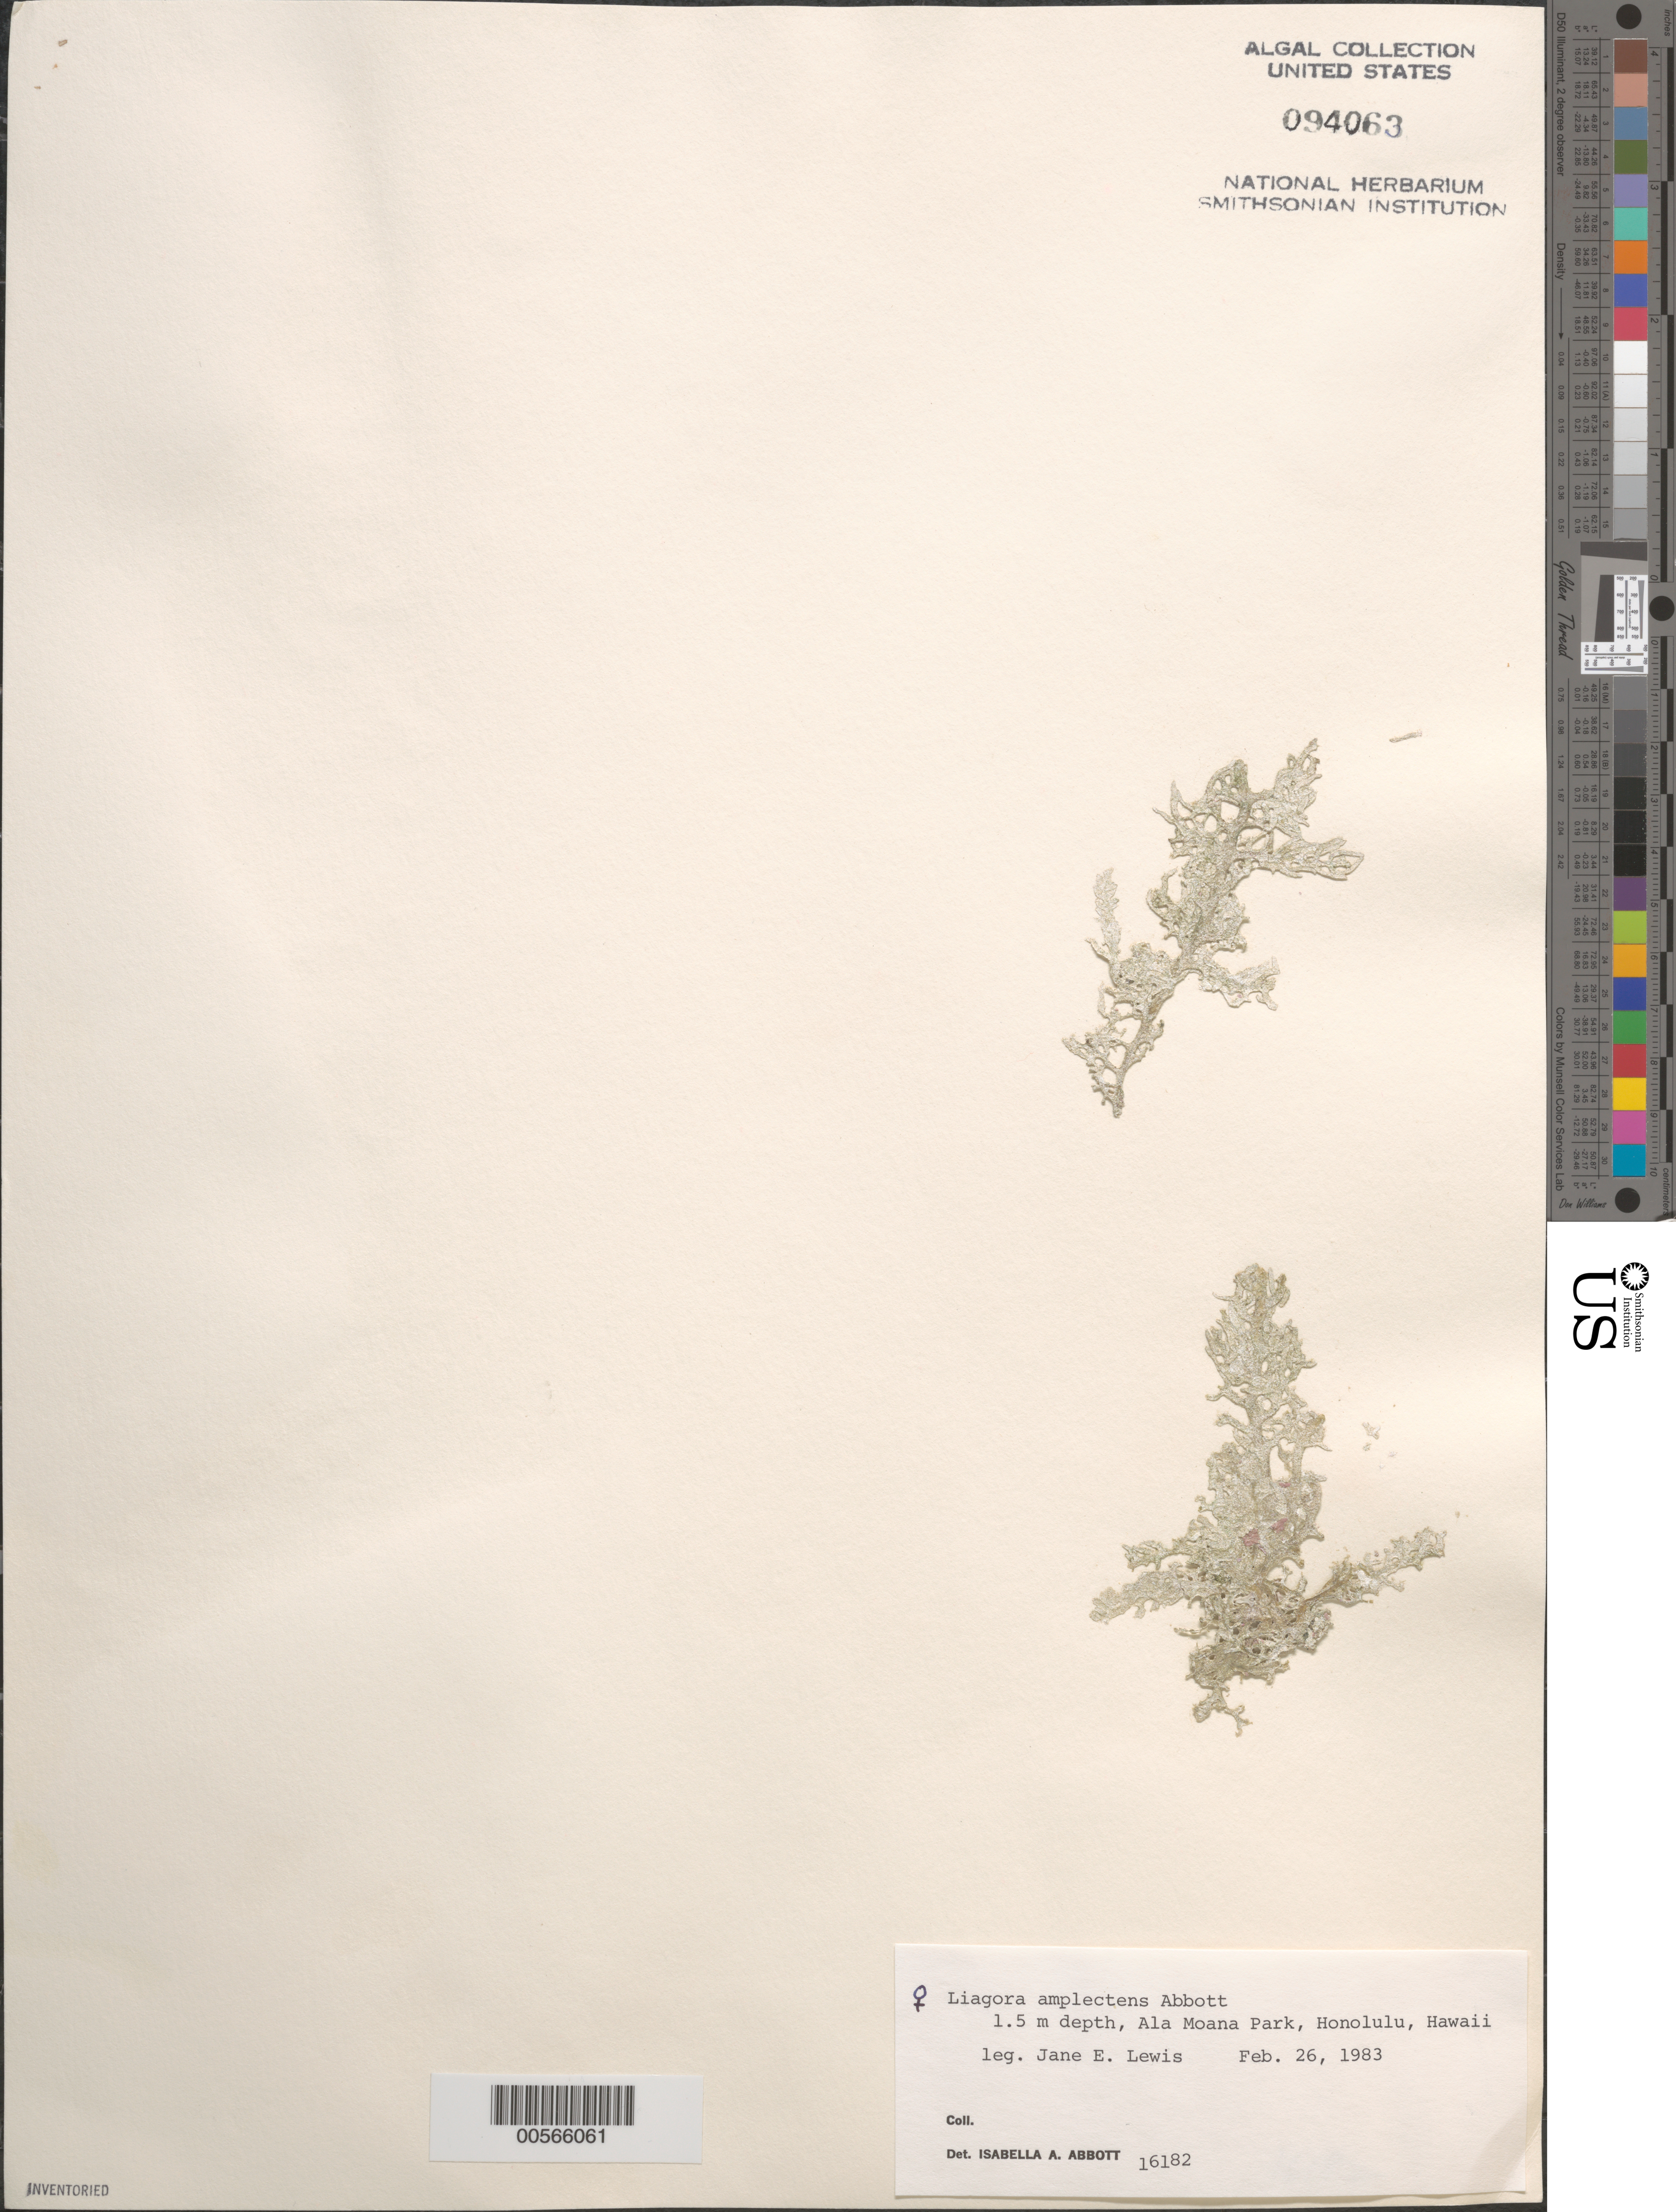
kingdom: Plantae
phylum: Rhodophyta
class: Florideophyceae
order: Nemaliales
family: Liagoraceae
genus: Liagora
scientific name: Liagora amplectens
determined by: Abbott, Isabella A.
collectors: J. Lewis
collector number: IAA 16182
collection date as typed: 26 Feb 1983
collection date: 1983-02-26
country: United States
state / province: Hawaii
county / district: Honolulu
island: Oahu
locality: Ala Moana Park, Honolulu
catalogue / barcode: US 94063